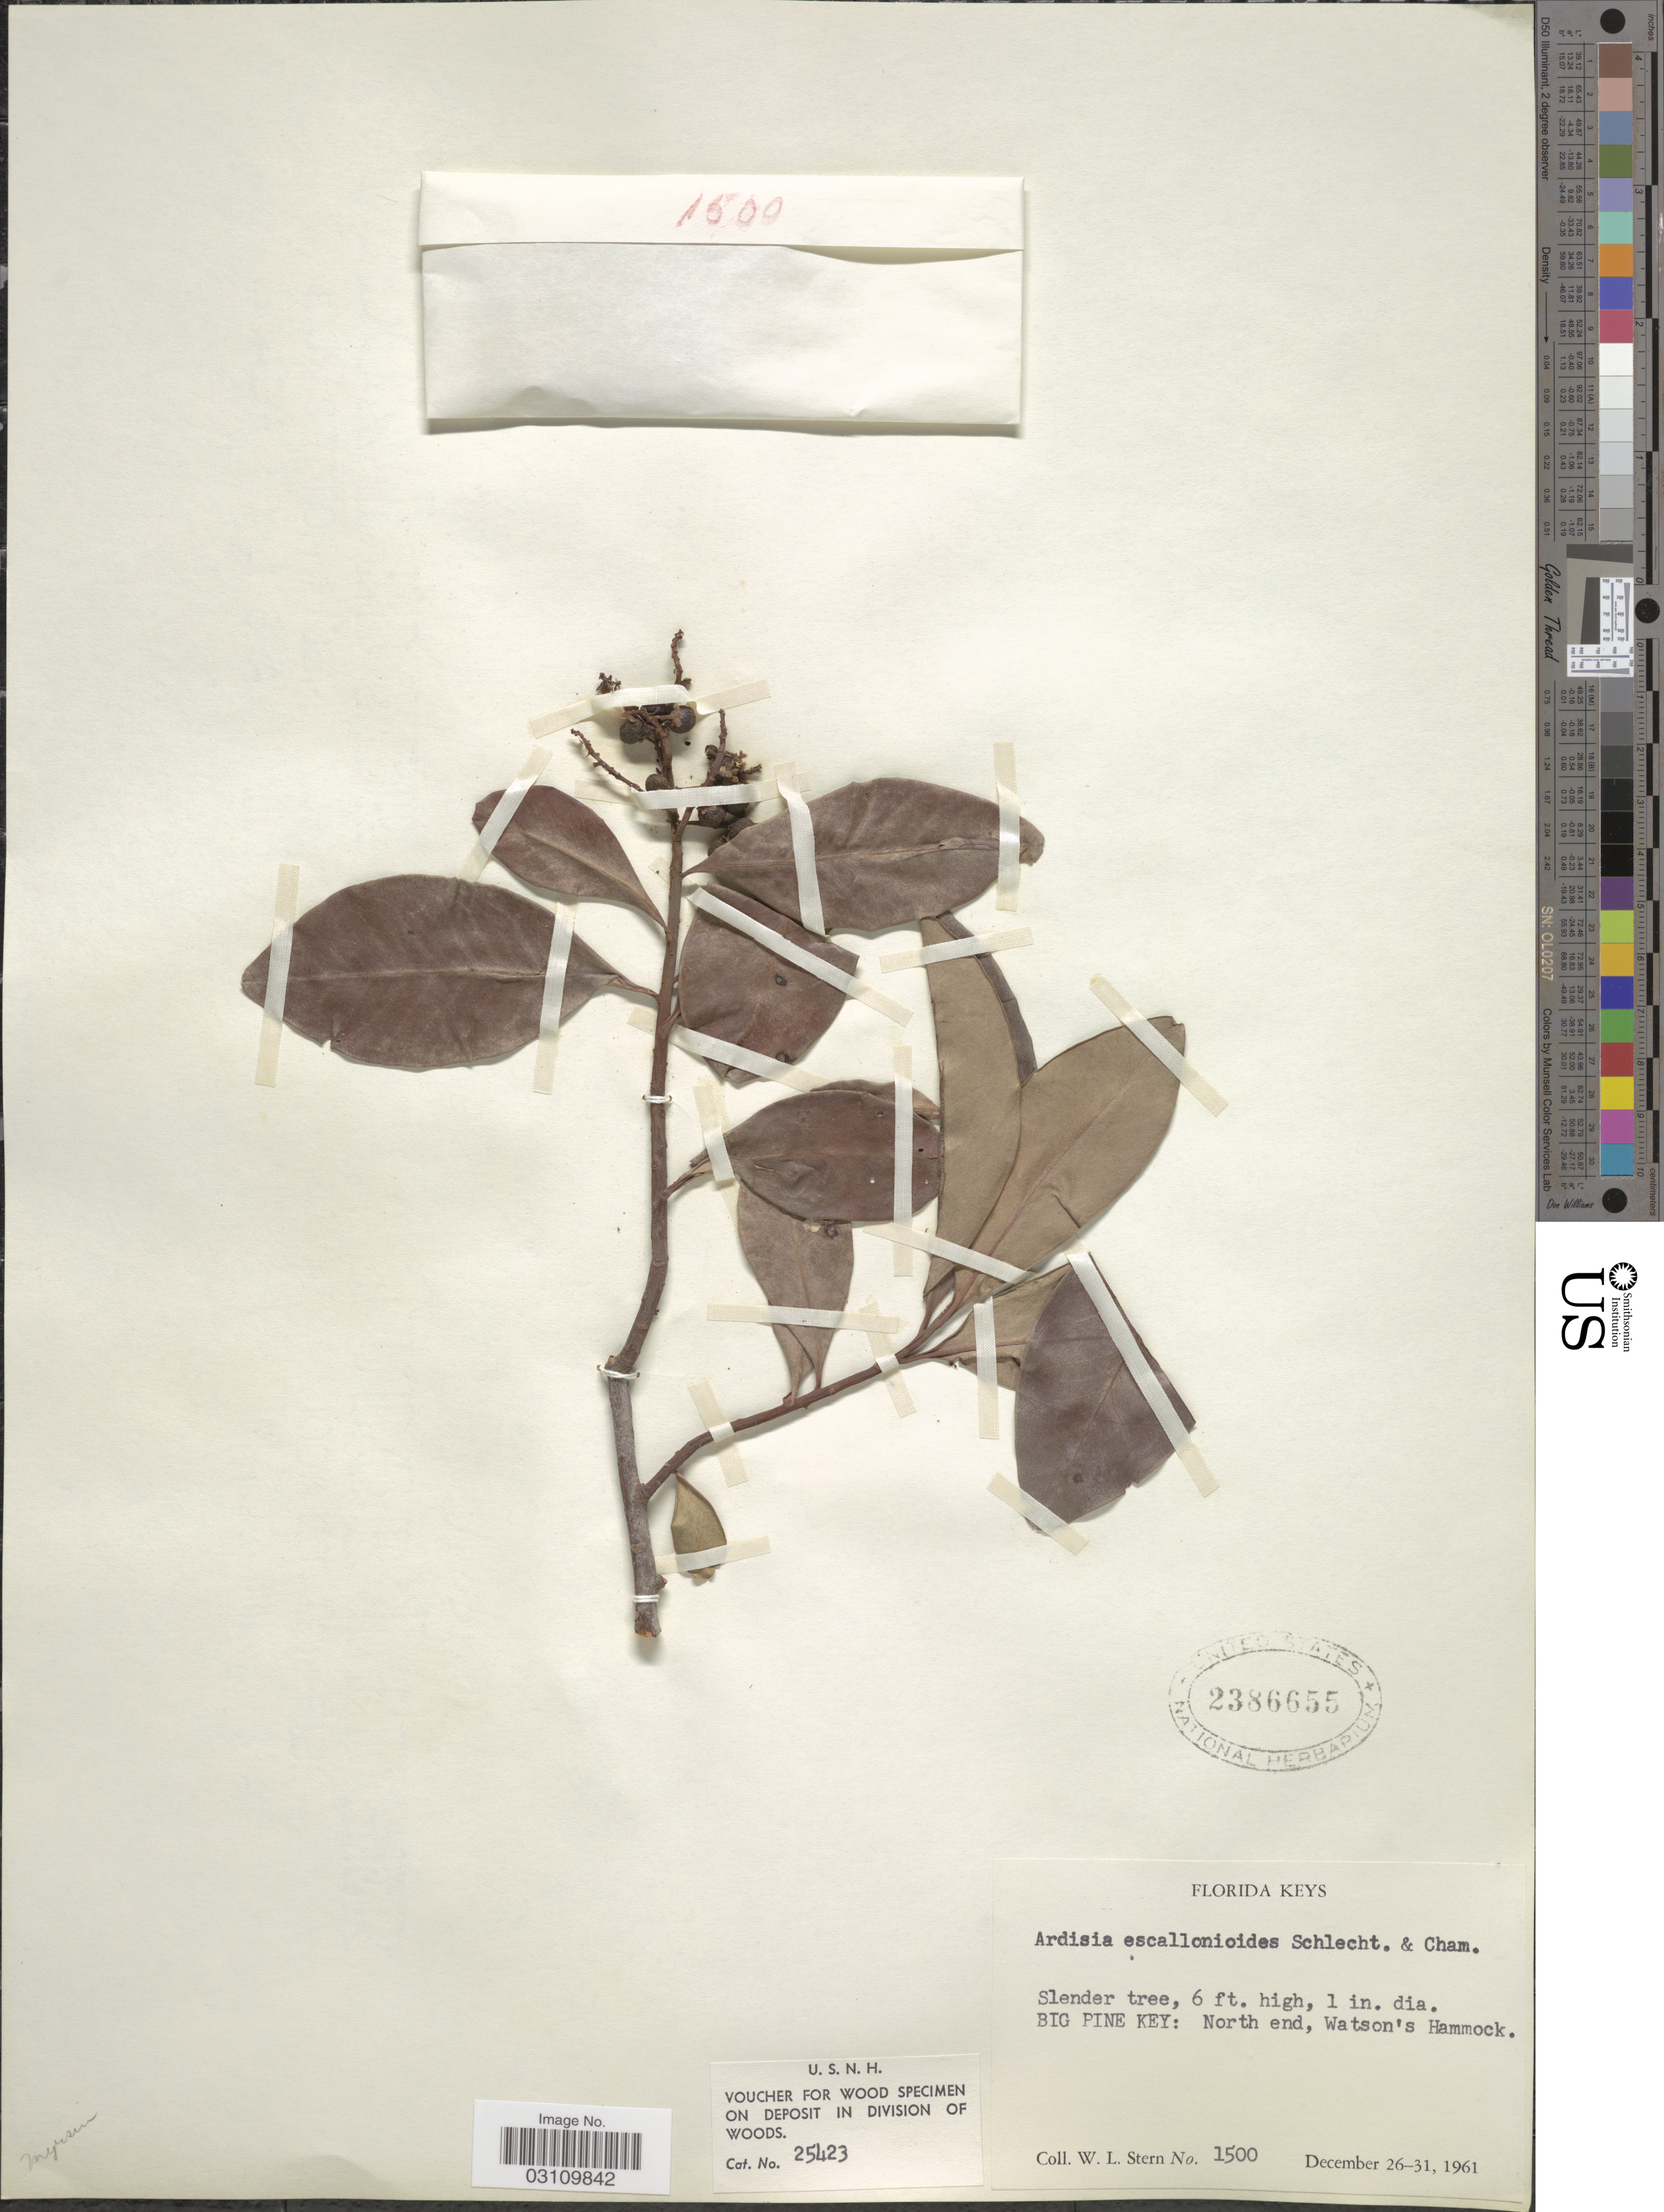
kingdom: Plantae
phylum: Tracheophyta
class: Magnoliopsida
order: Ericales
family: Primulaceae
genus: Ardisia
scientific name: Ardisia escallonioides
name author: Schltdl. & Cham.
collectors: W. L. Stern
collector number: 1500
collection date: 1961-12-26/1961-12-31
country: United States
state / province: Florida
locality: Florida Keys, Big Pine Key: North end, Watson's Hammock.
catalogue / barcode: US 2386655